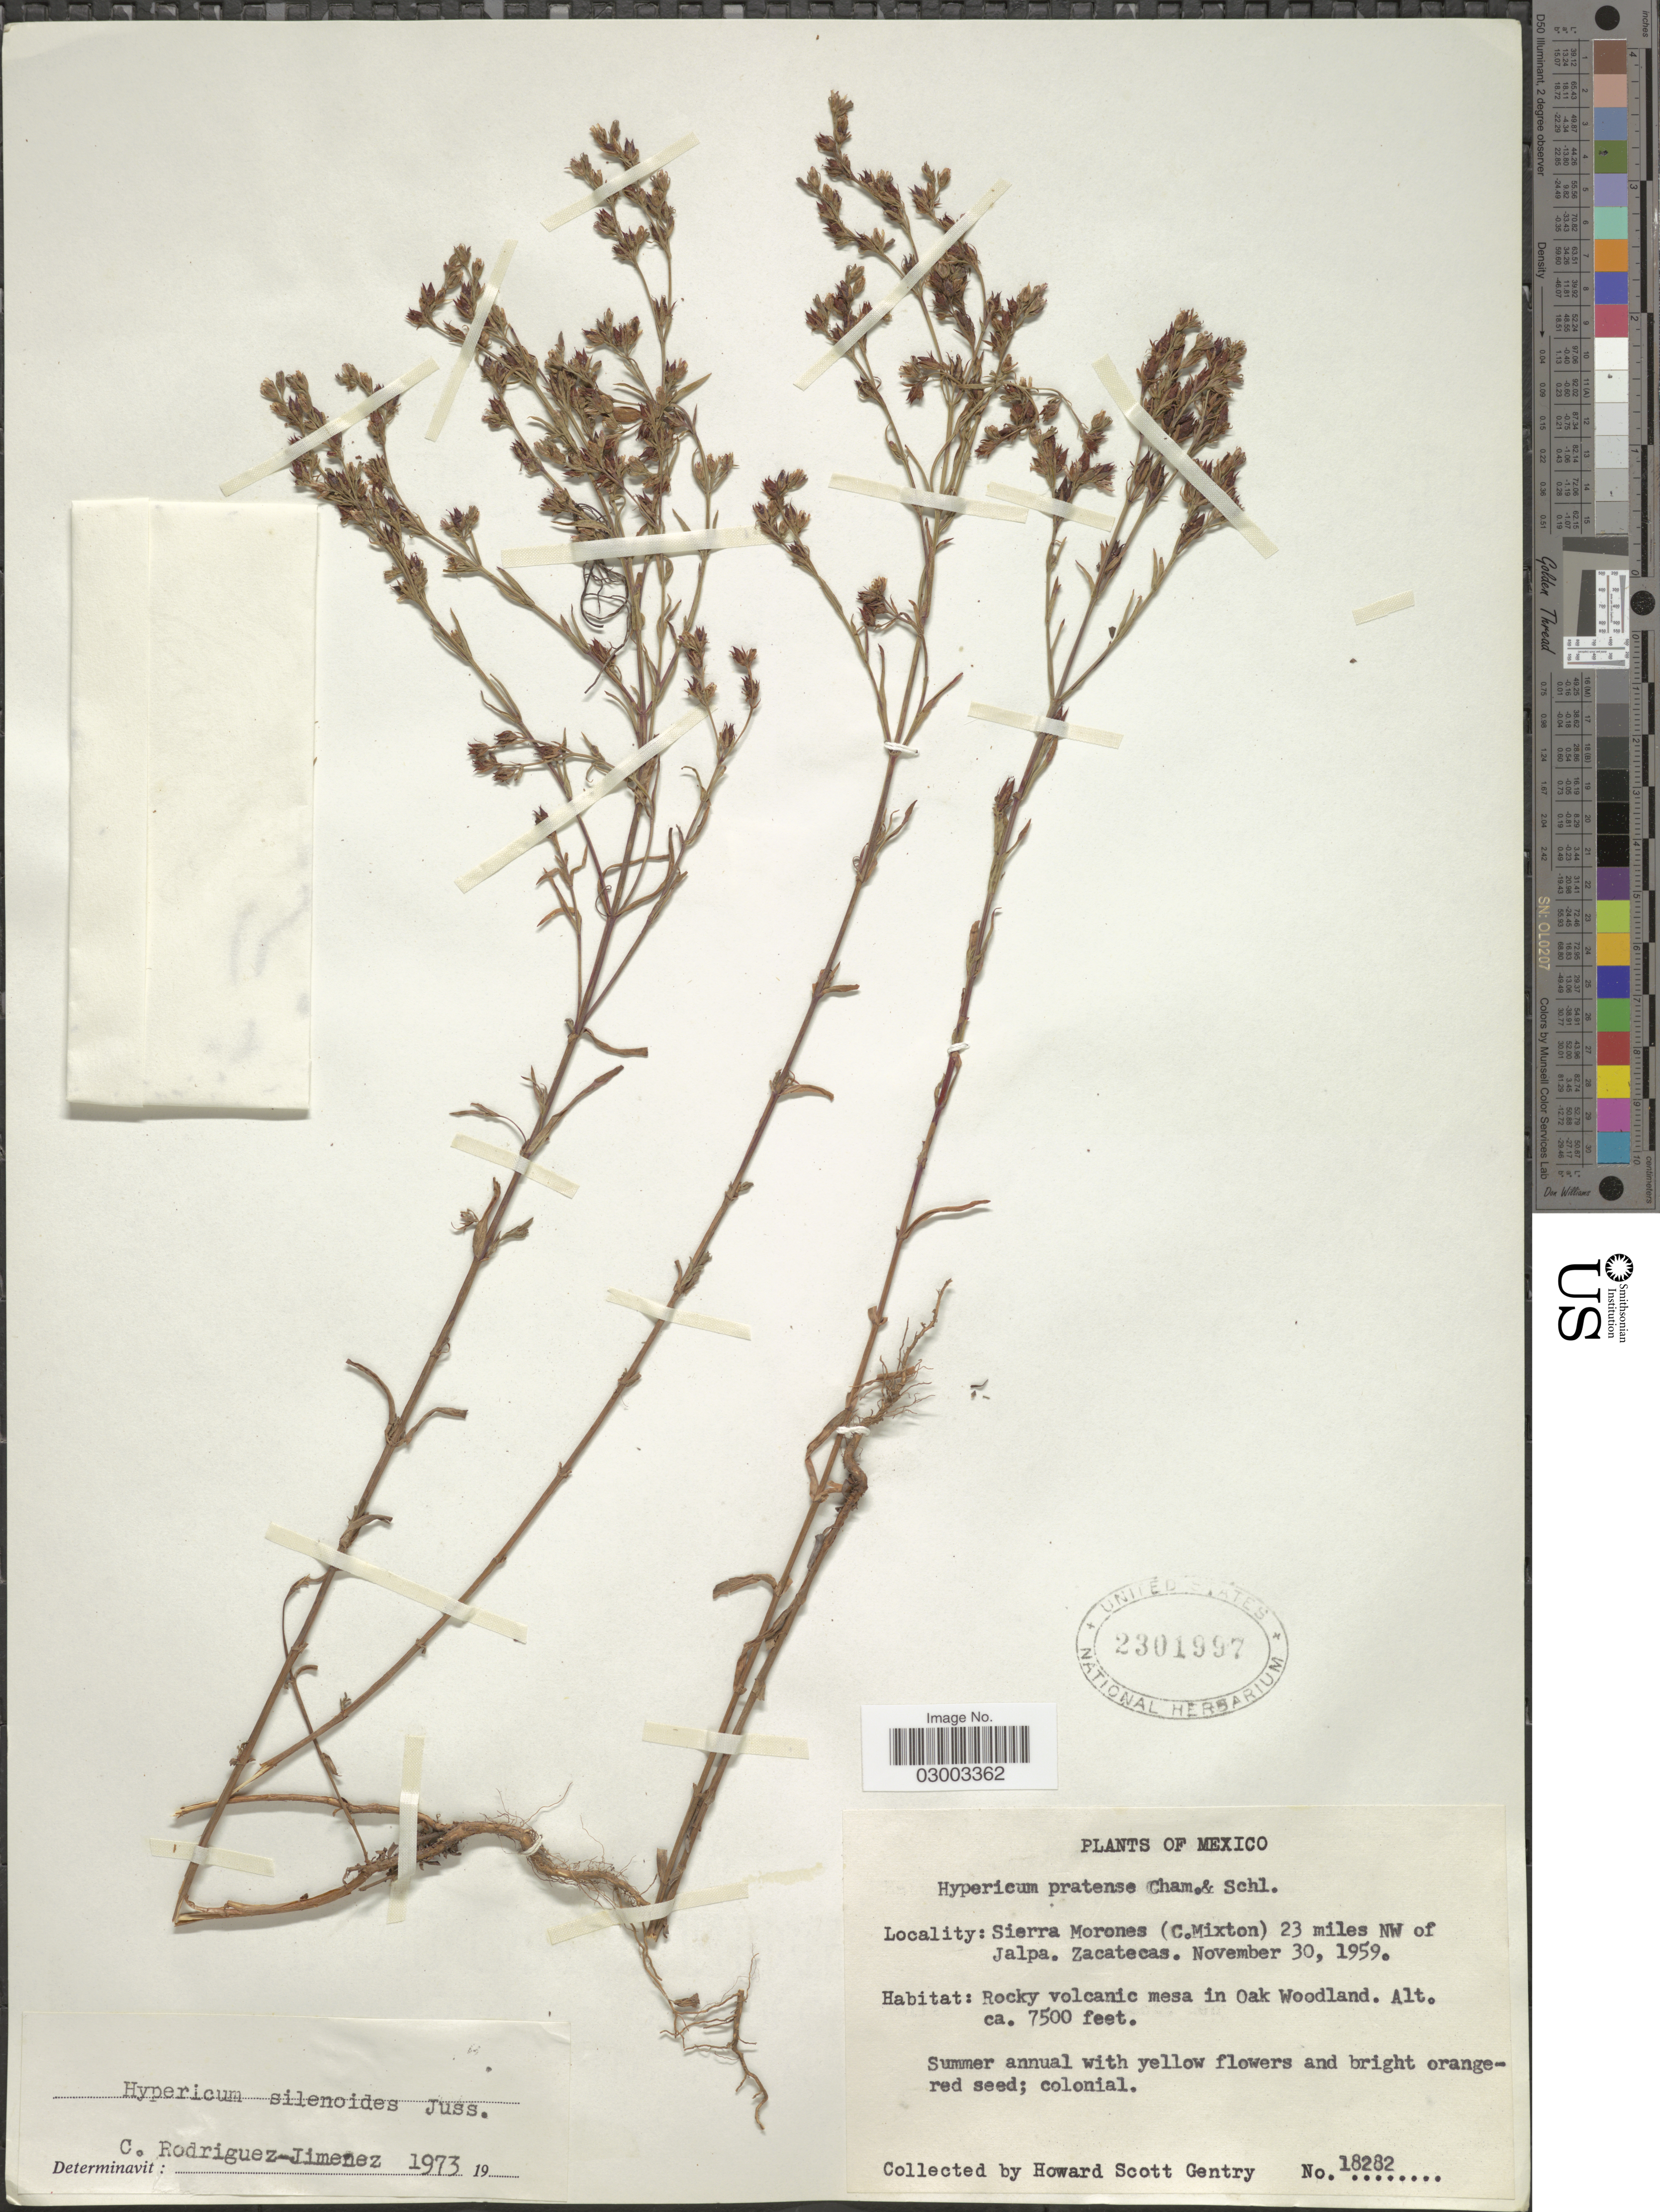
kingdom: Plantae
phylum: Tracheophyta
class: Magnoliopsida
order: Malpighiales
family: Hypericaceae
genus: Hypericum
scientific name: Hypericum silenoides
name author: Juss.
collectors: H. S. Gentry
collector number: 18282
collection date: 1959-11-30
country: Mexico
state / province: Zacatecas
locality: Sierra Morones (C. Mixton) 23 miles NW of Jalpa. Zacatecas.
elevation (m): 2286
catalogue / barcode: US 2301997